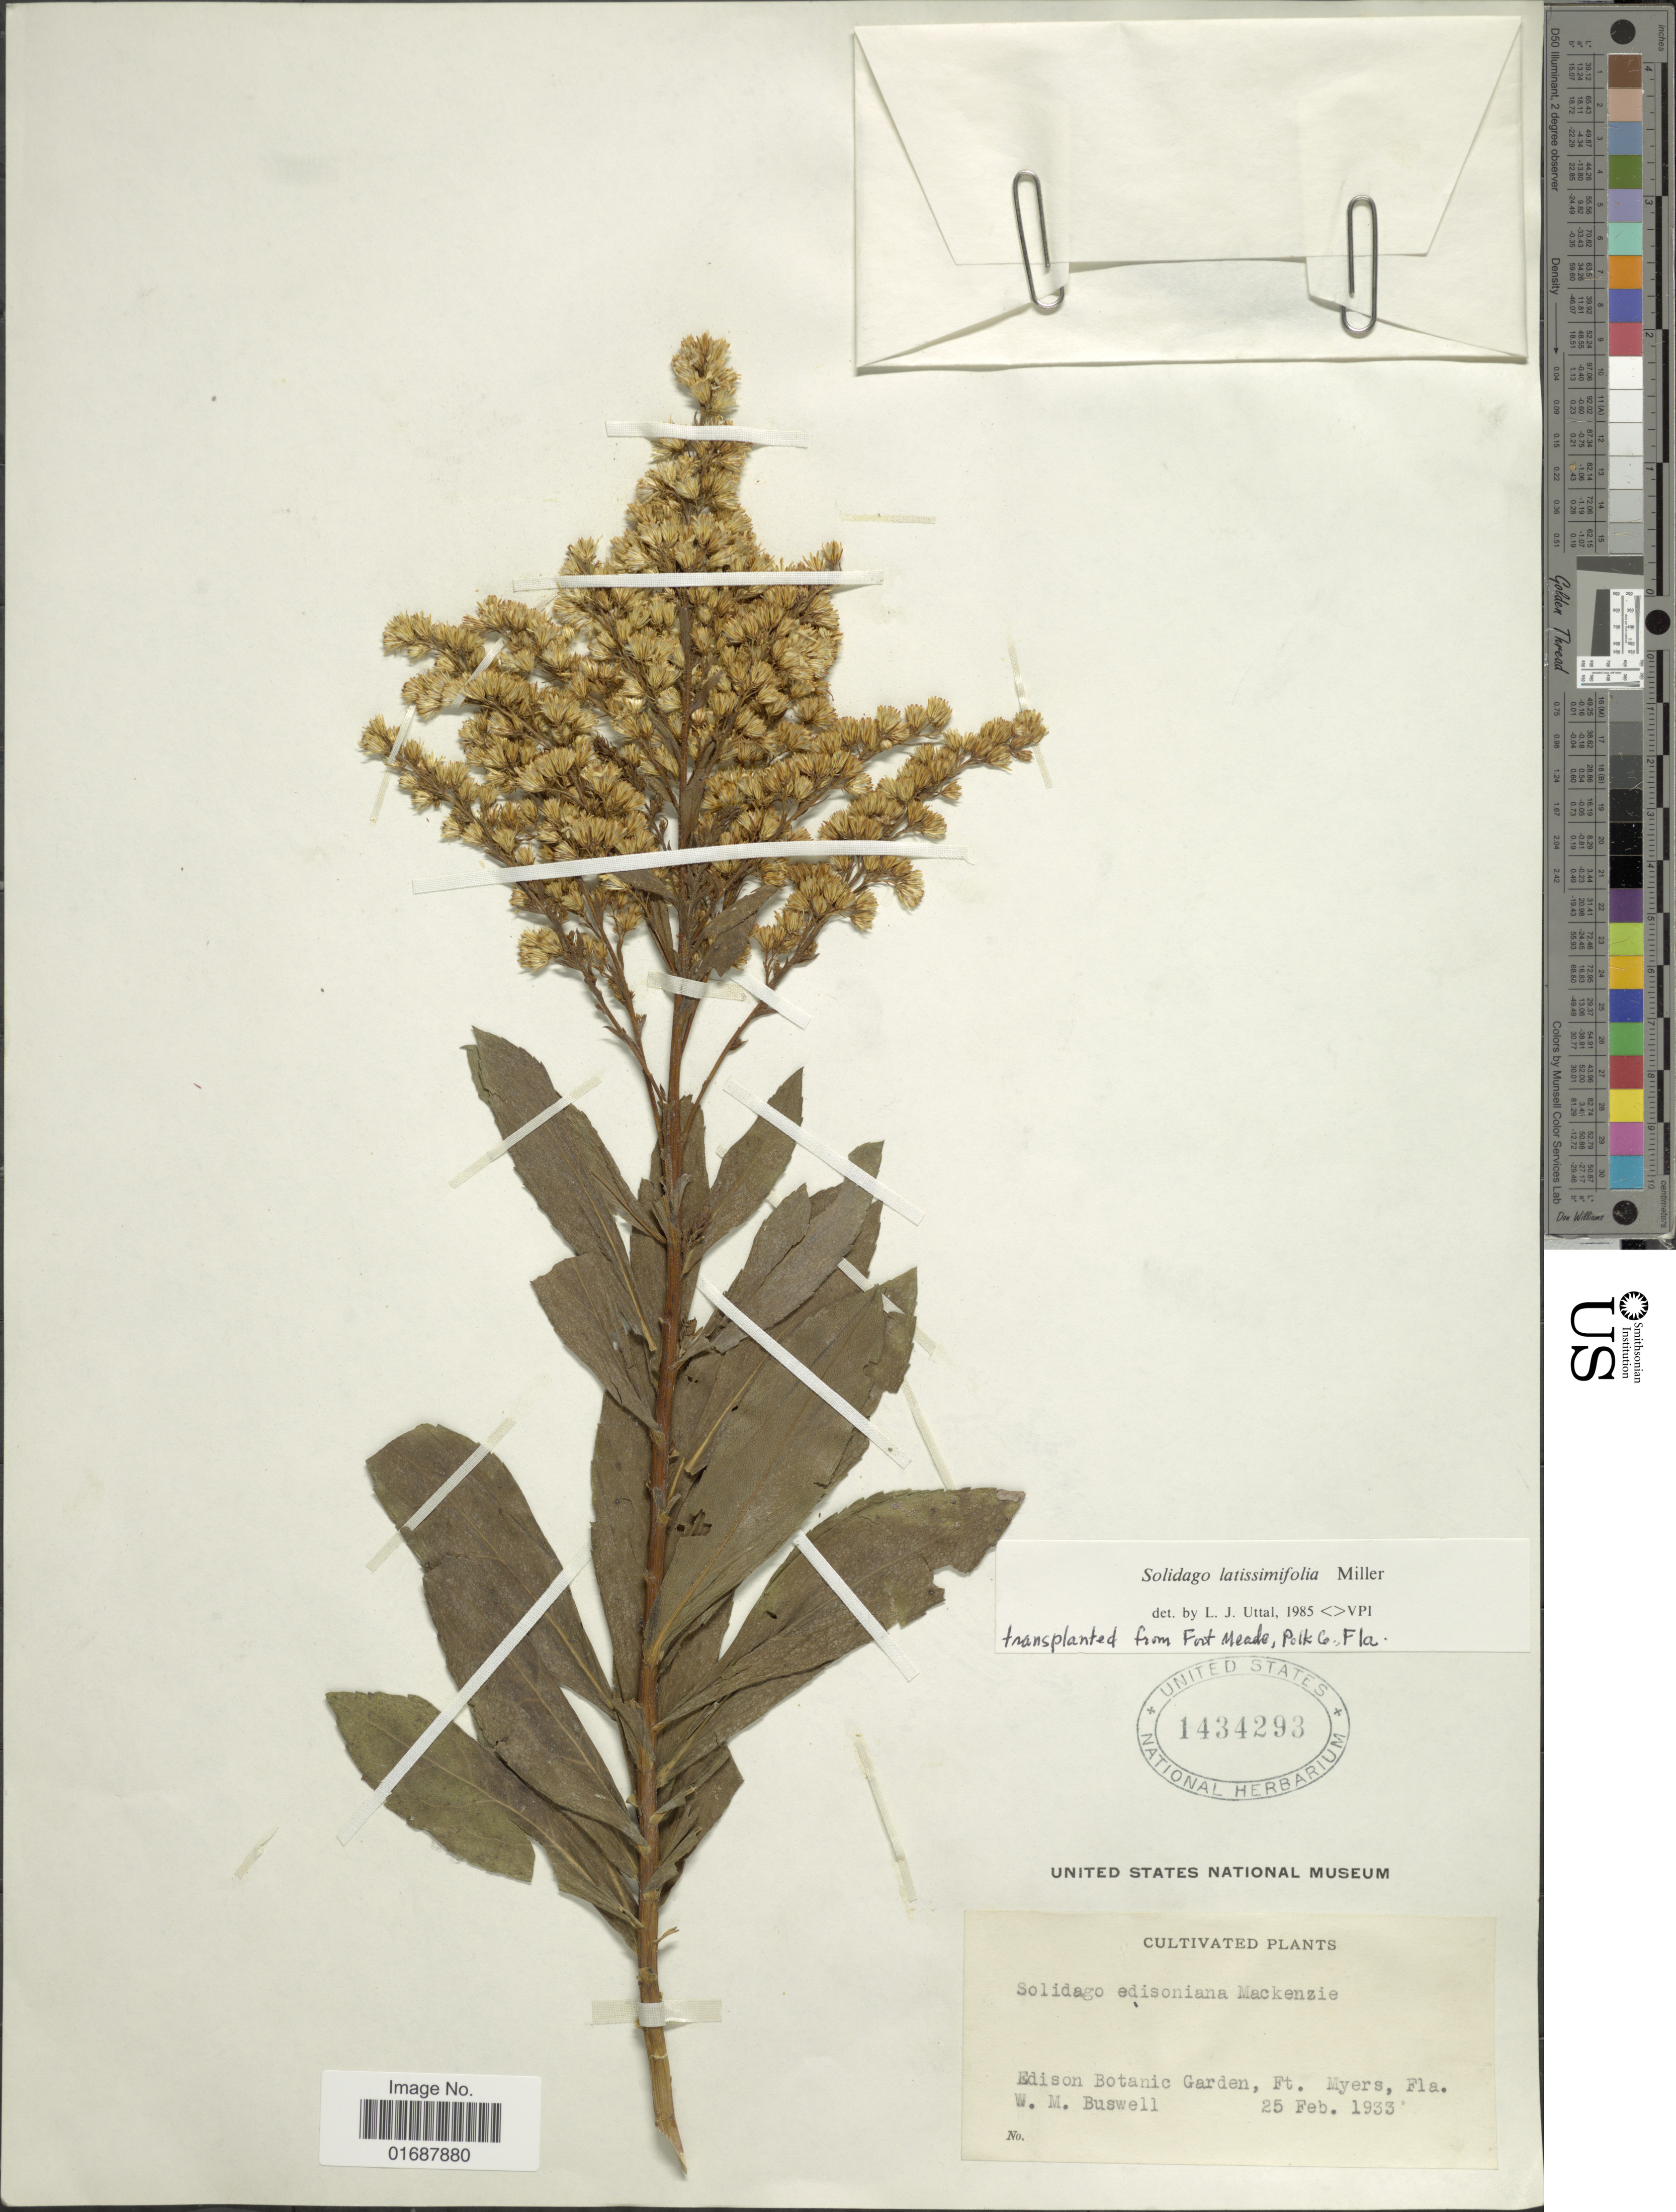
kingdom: Plantae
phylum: Tracheophyta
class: Magnoliopsida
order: Asterales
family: Asteraceae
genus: Solidago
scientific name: Solidago latissimifolia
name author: Mill.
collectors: W. Buswell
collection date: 1933-02-25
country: United States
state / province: Florida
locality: Edison Botanic Garden, Ft. Myers, Fla.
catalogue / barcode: US 1434293